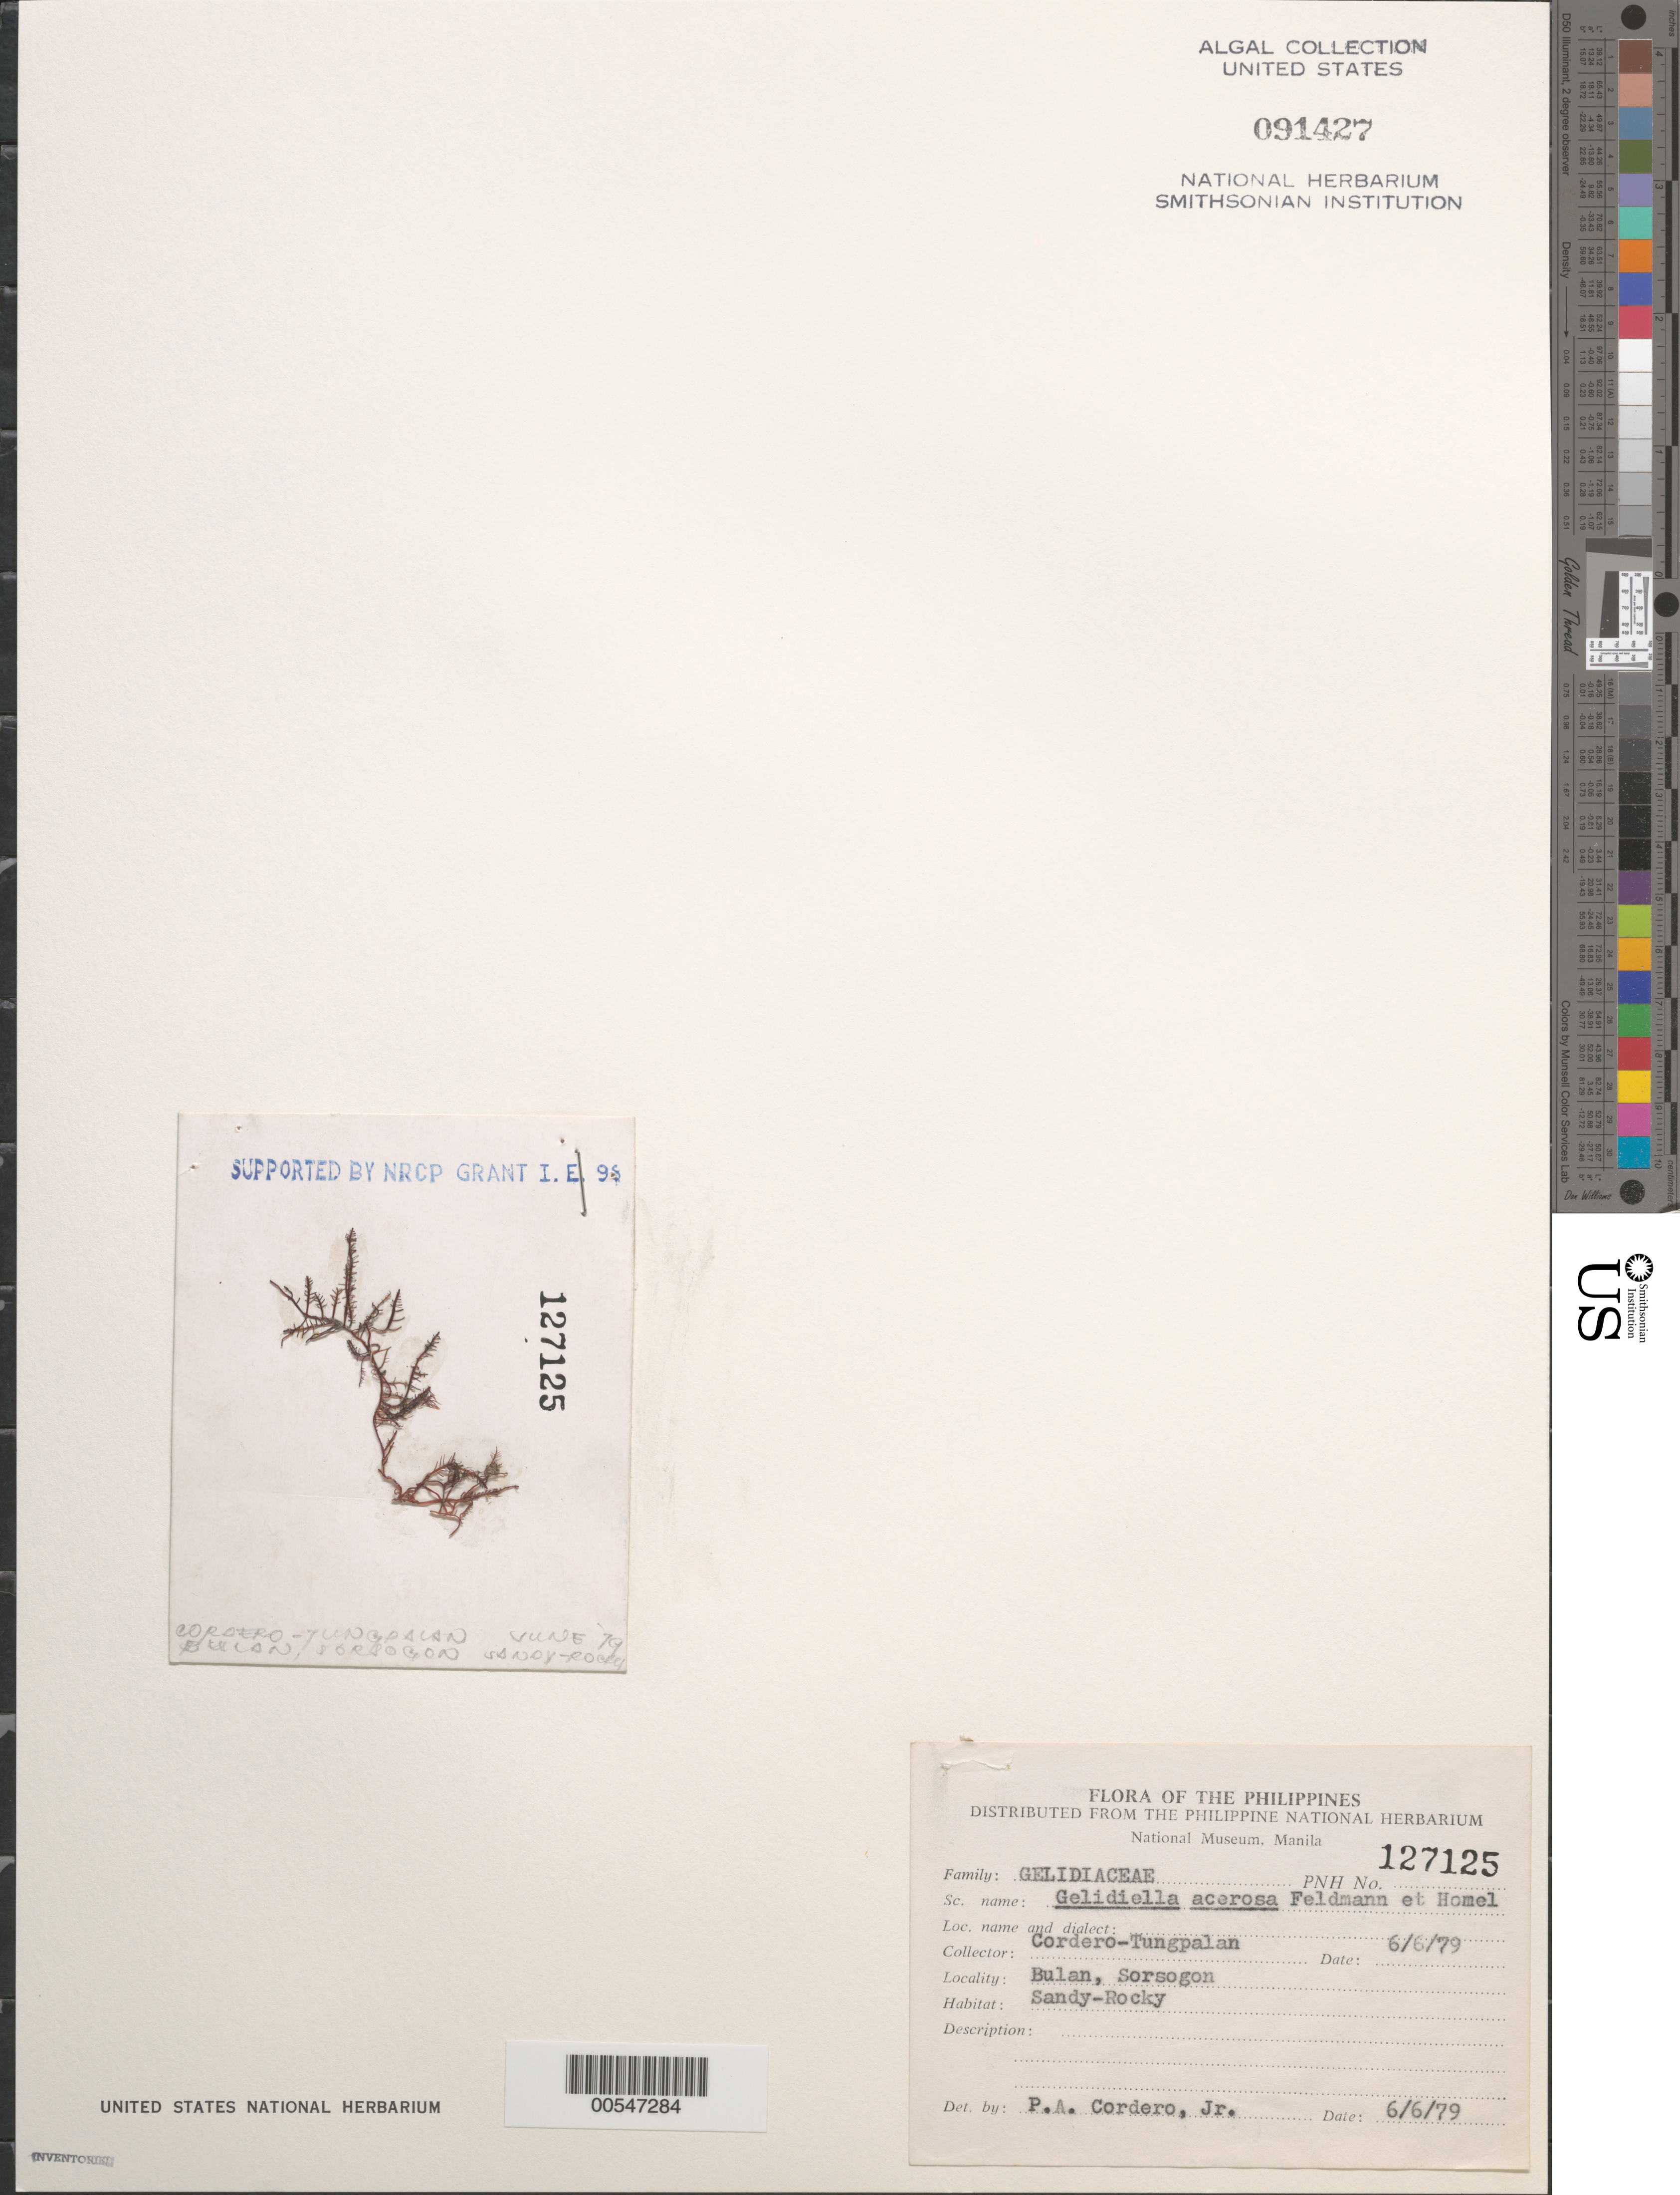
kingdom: Plantae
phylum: Rhodophyta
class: Florideophyceae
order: Gelidiales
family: Gelidiellaceae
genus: Gelidiella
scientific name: Gelidiella acerosa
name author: (Forssk.) Feldmann & G. Hamel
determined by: Cordero, P. A., Jr.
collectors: P. A. Cordero & A. Tungpalan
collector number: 127125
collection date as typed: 06 Jun 1979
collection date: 1979-06-06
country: Philippines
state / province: Bicol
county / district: Sorsogon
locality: Bulan, Sorsogon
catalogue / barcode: US 91427